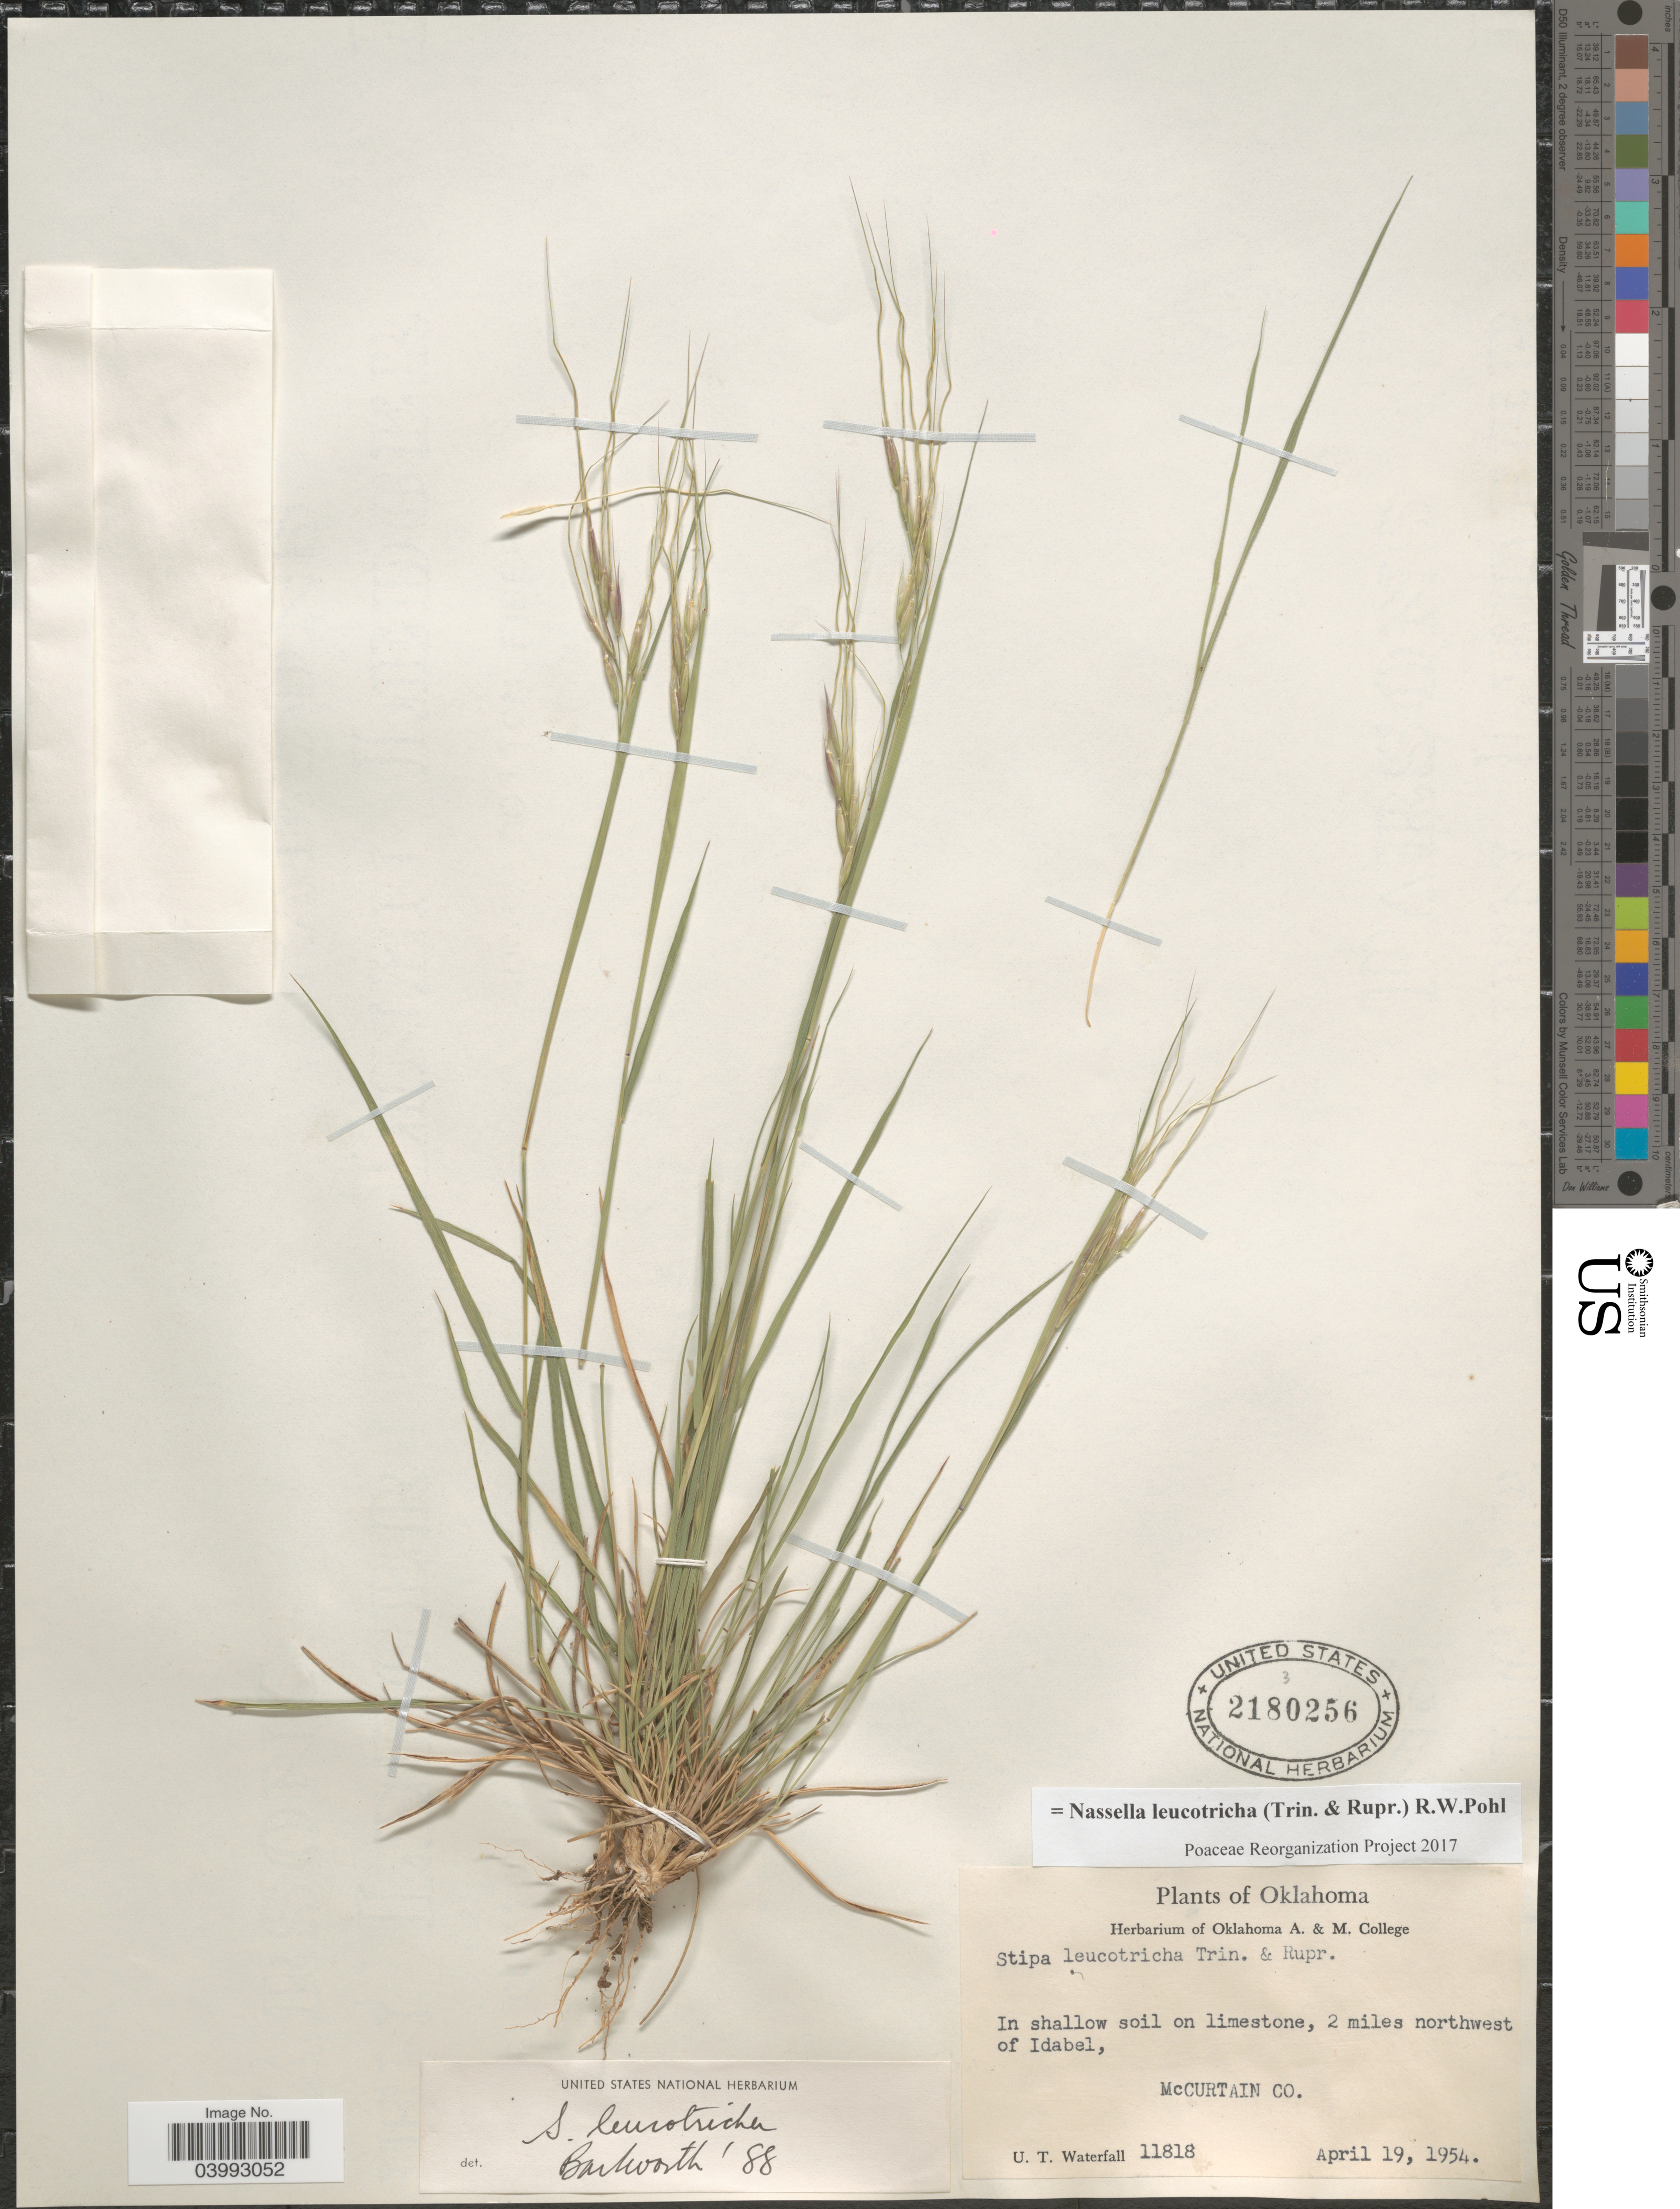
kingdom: Plantae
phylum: Tracheophyta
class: Liliopsida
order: Poales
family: Poaceae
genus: Nassella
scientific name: Nassella leucotricha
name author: (Trin. & Rupr.) R.W. Pohl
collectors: U. T. Waterfall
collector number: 11818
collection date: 1954-04-19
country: United States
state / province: Oklahoma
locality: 2 miles northwest of Idabel, McCurtain Co.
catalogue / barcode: US 2180256